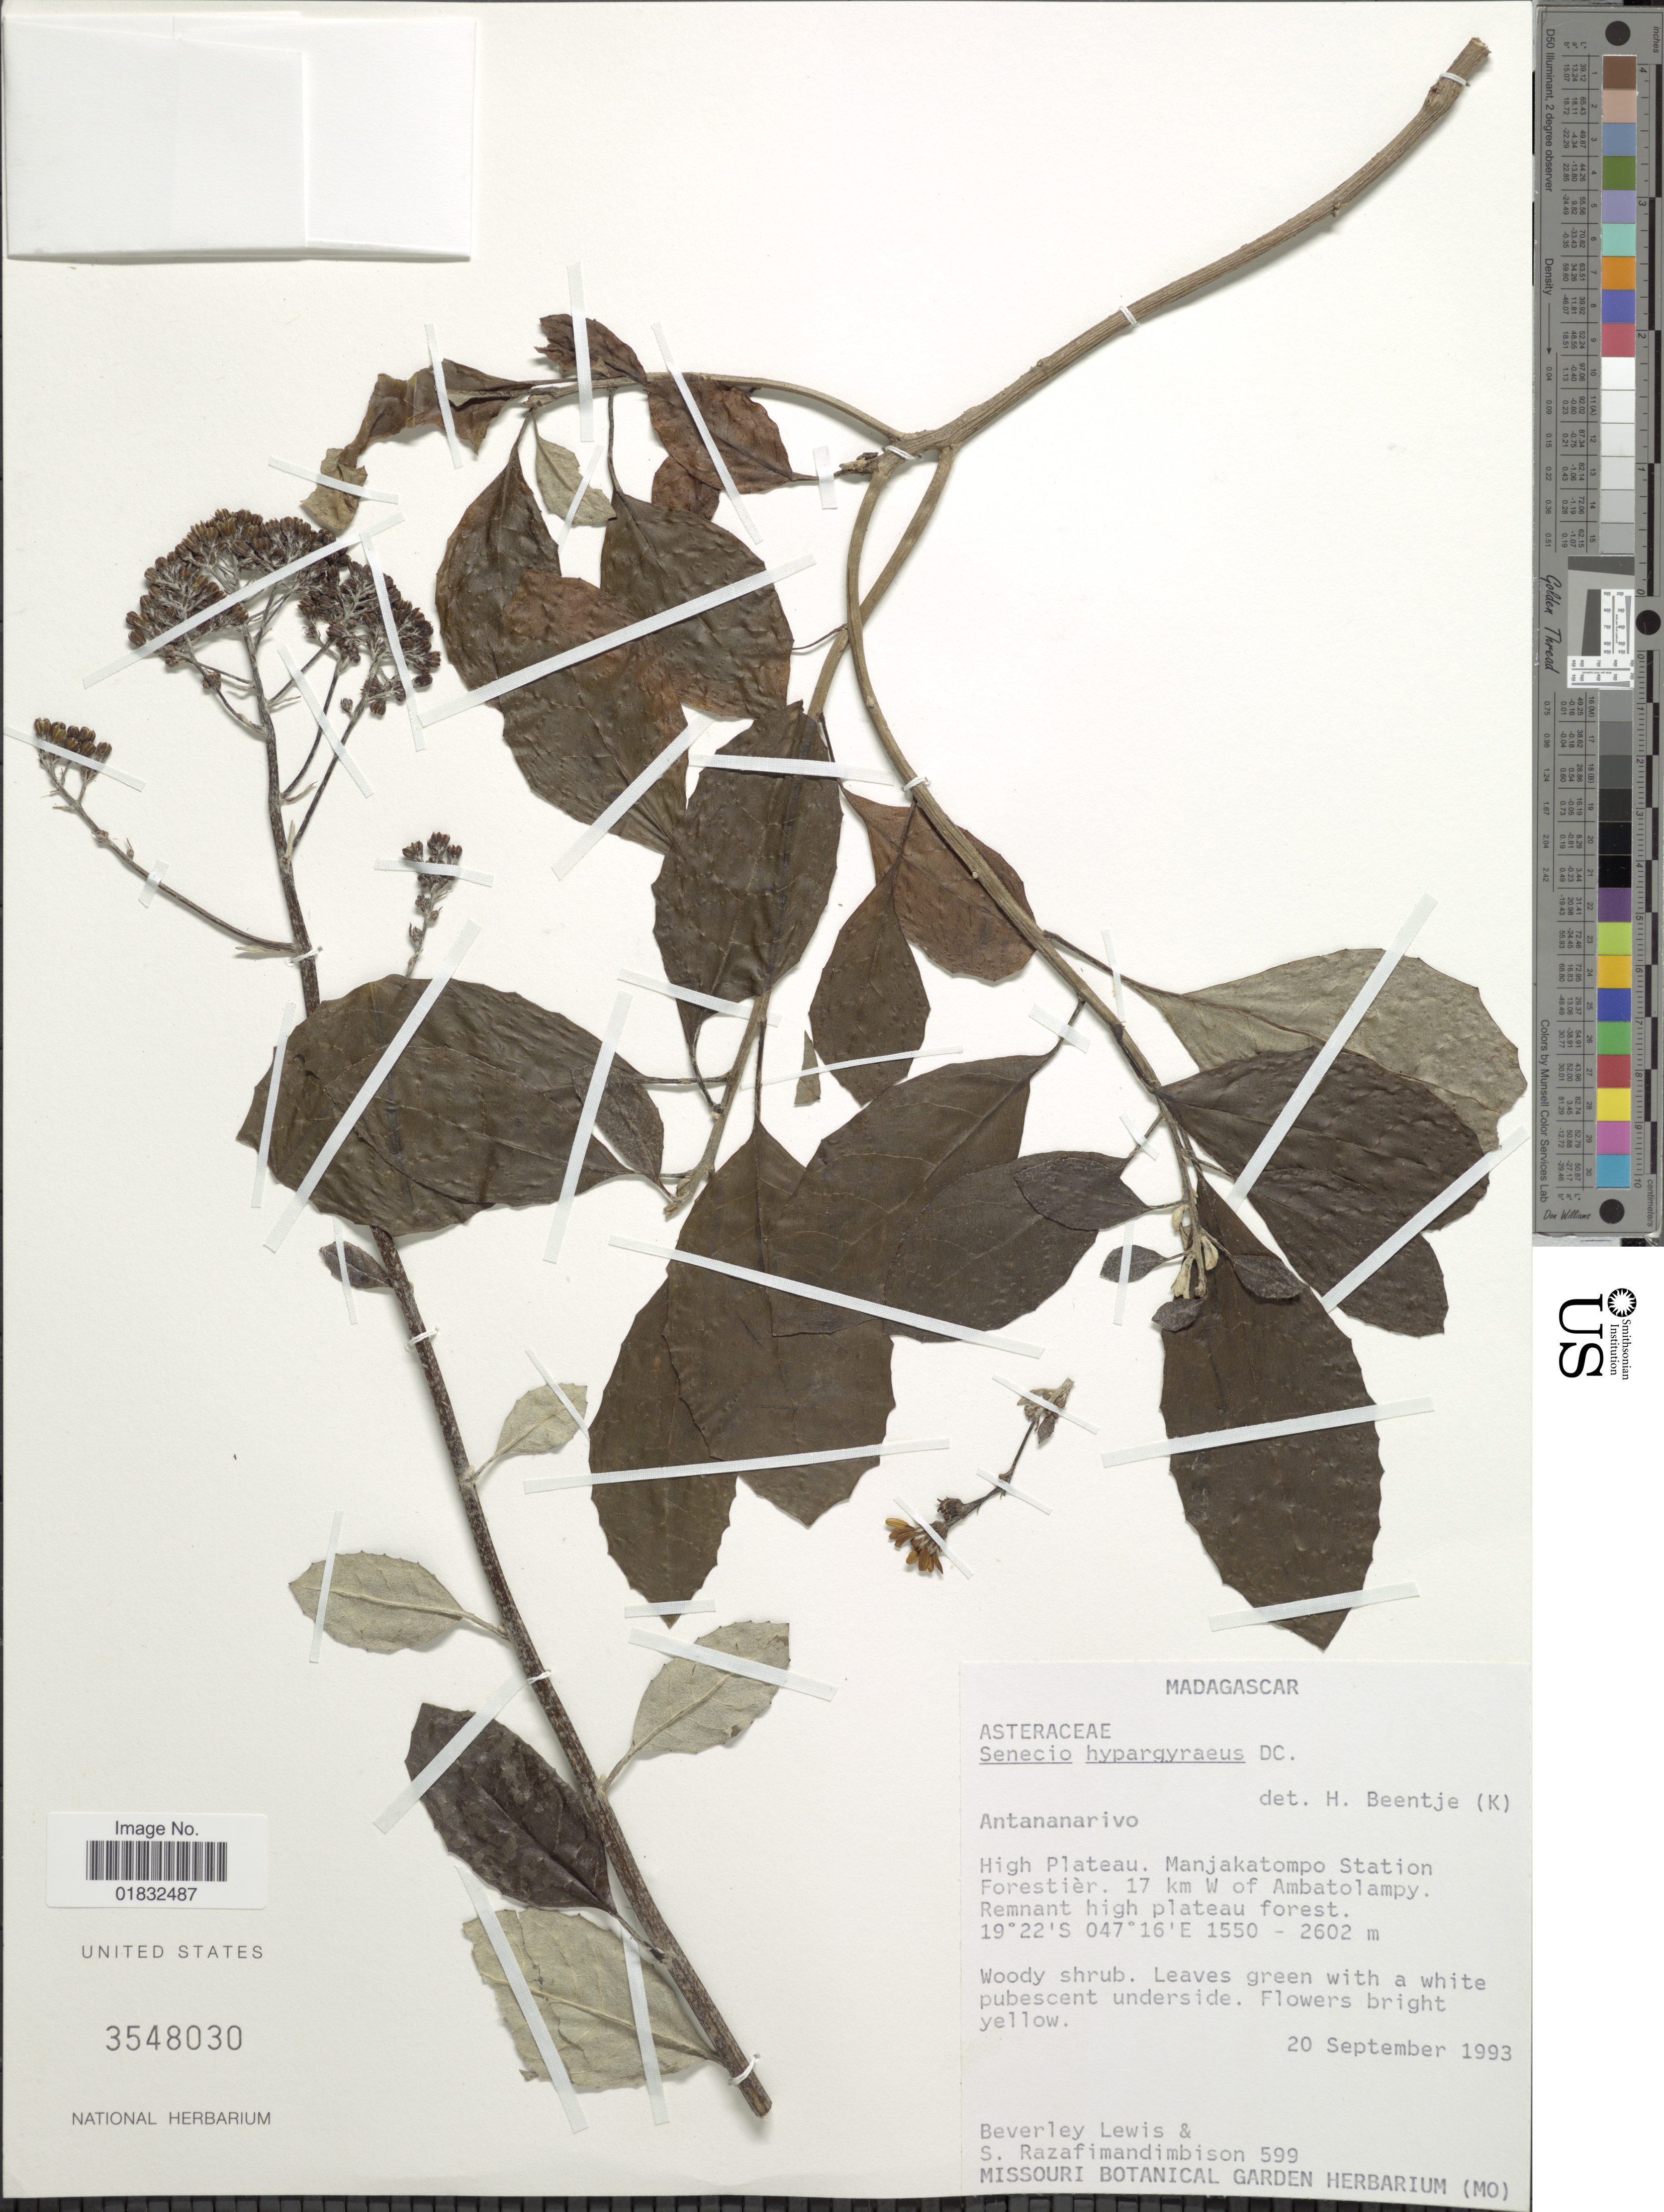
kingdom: Plantae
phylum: Tracheophyta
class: Magnoliopsida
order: Asterales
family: Asteraceae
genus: Hubertia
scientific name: Hubertia hypargyrea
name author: (DC.) C. Jeffrey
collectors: B. A. Lewis & S. G. Razafimandimbison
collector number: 599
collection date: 1993-09-20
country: Madagascar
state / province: Vakinankaratra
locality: High Plateau, Manjakatompo Station Forestièr. 17 km W of Ambatolampy. Remnant high plateau forest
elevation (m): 2602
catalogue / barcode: US 3548030